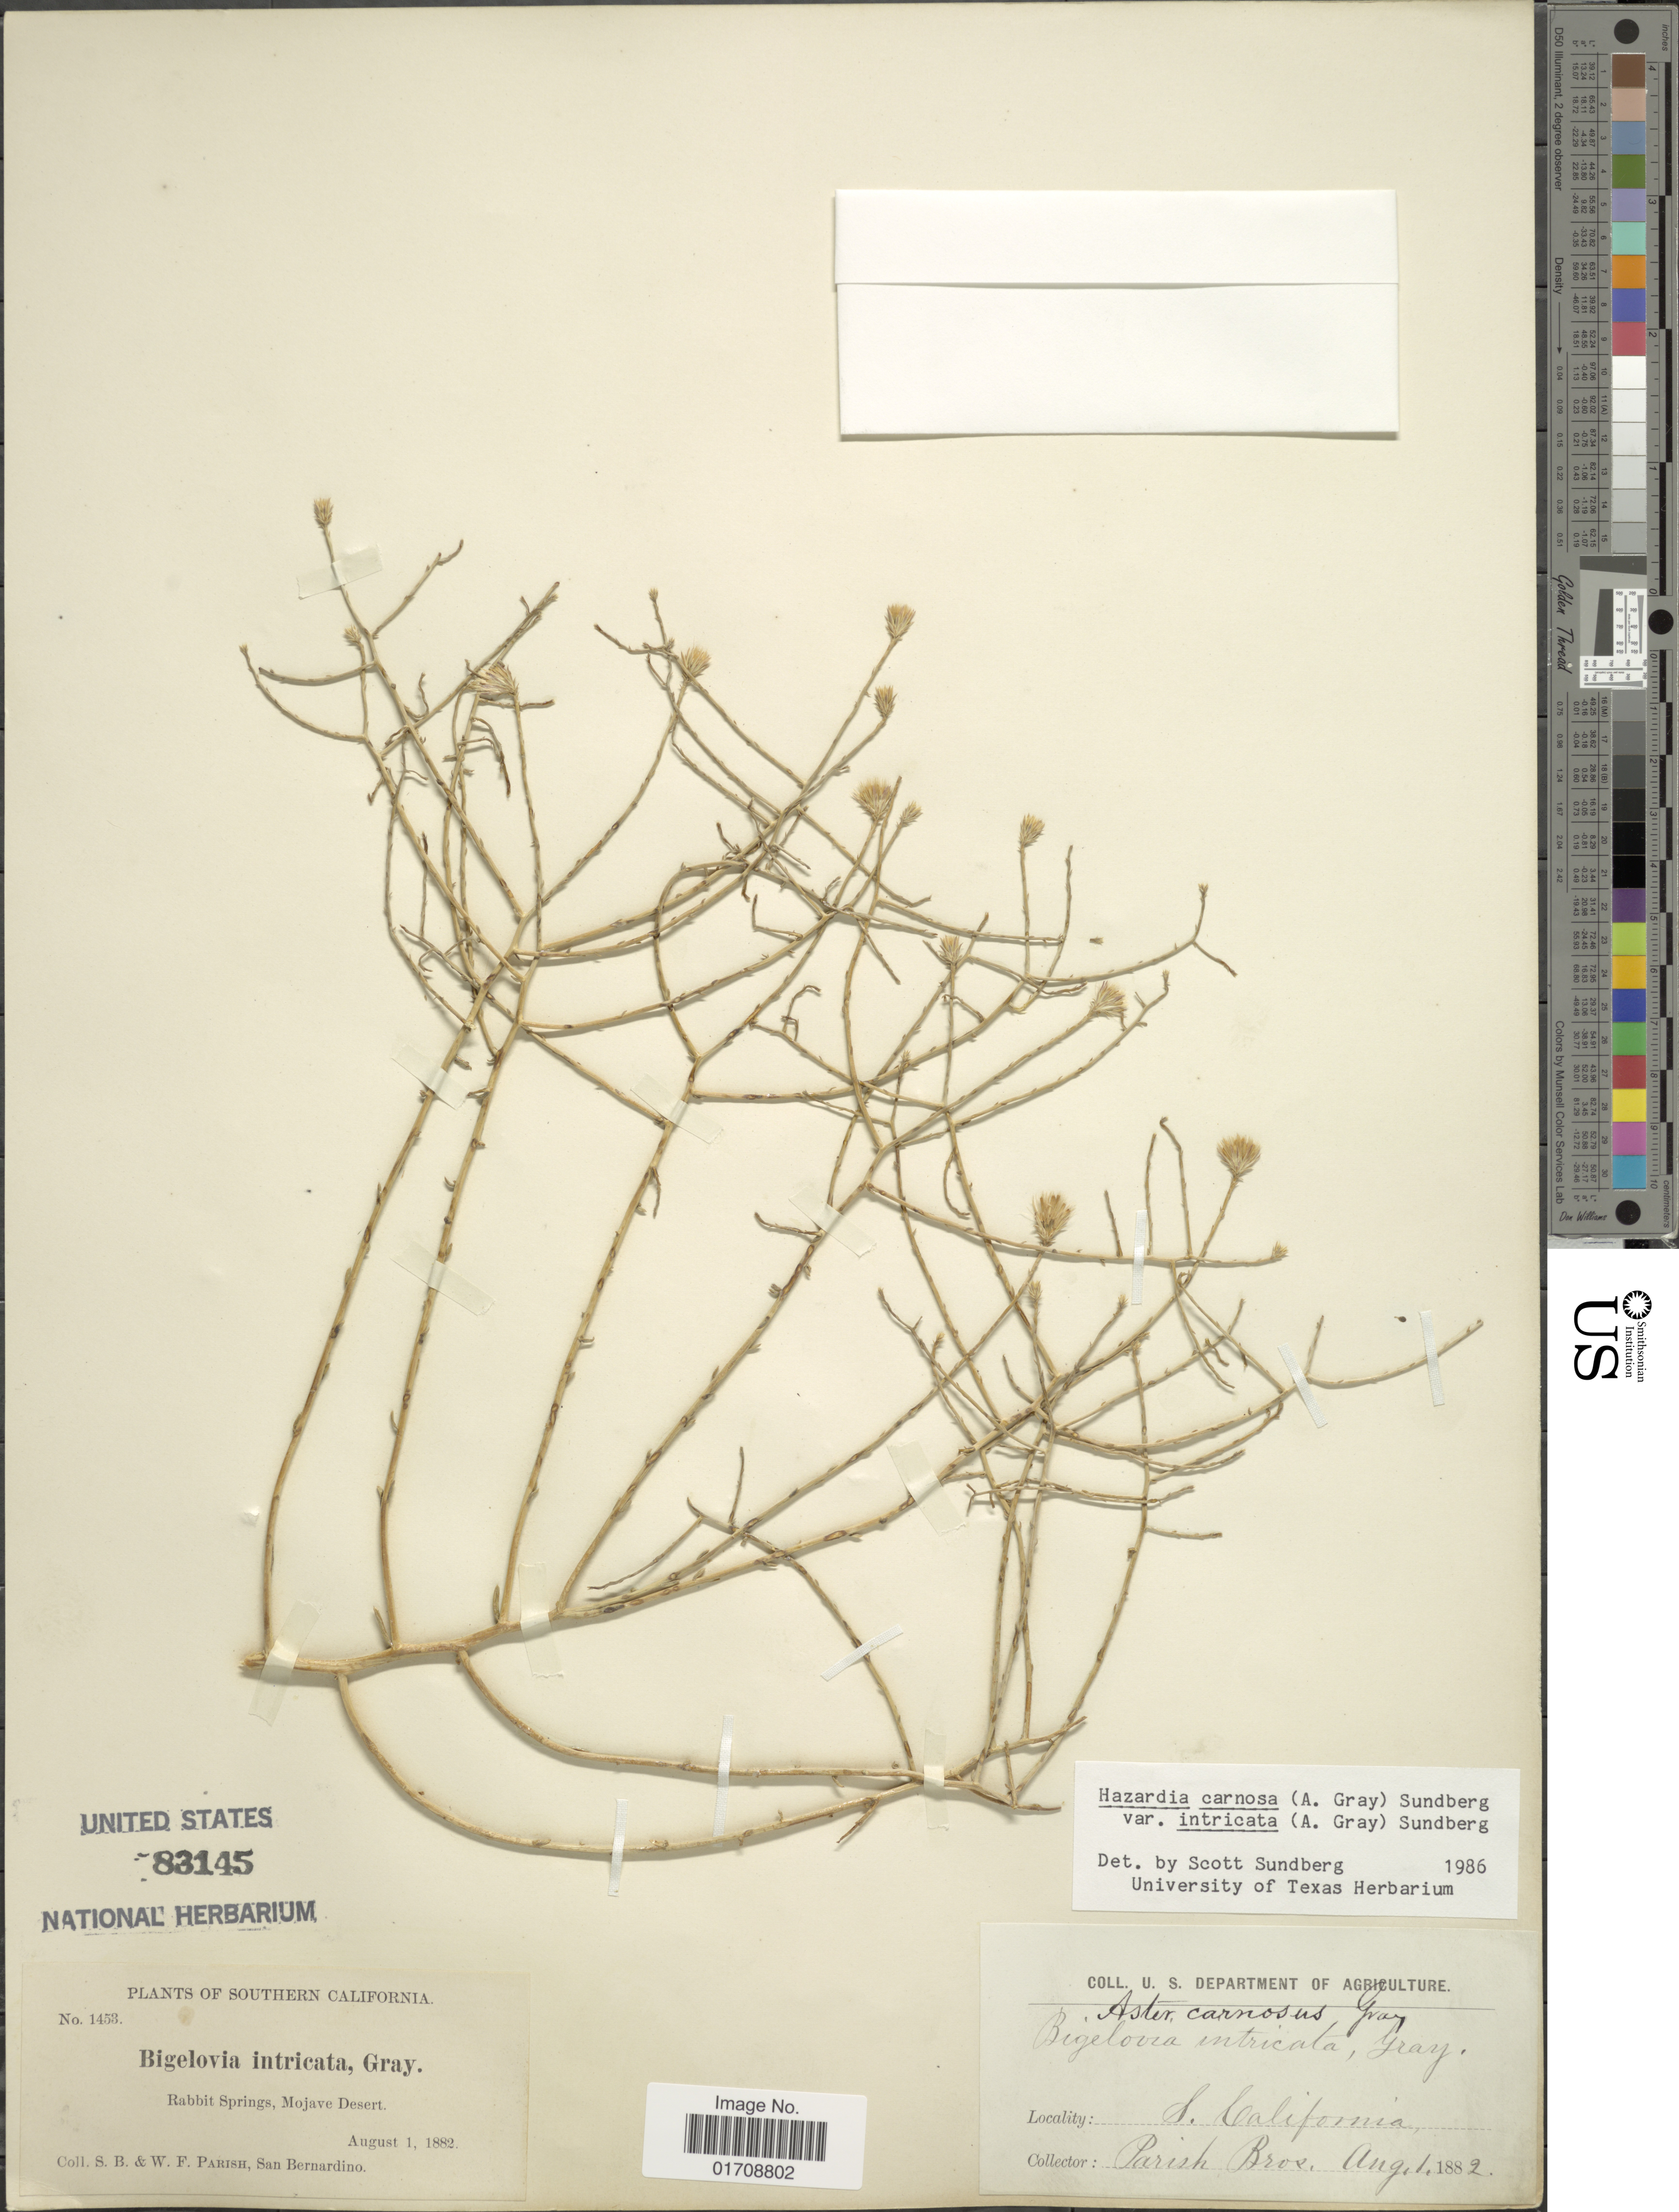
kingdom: Plantae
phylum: Tracheophyta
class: Magnoliopsida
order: Asterales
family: Asteraceae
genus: Machaeranthera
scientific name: Machaeranthera carnosa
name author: (A. Gray) G.L. Nesom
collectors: S. B. Parish & W. F. Parish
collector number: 1453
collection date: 1882-08-01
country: United States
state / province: California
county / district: San Bernardino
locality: Southern California, Rabbit Springs, Mojave Desert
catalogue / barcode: US 83145